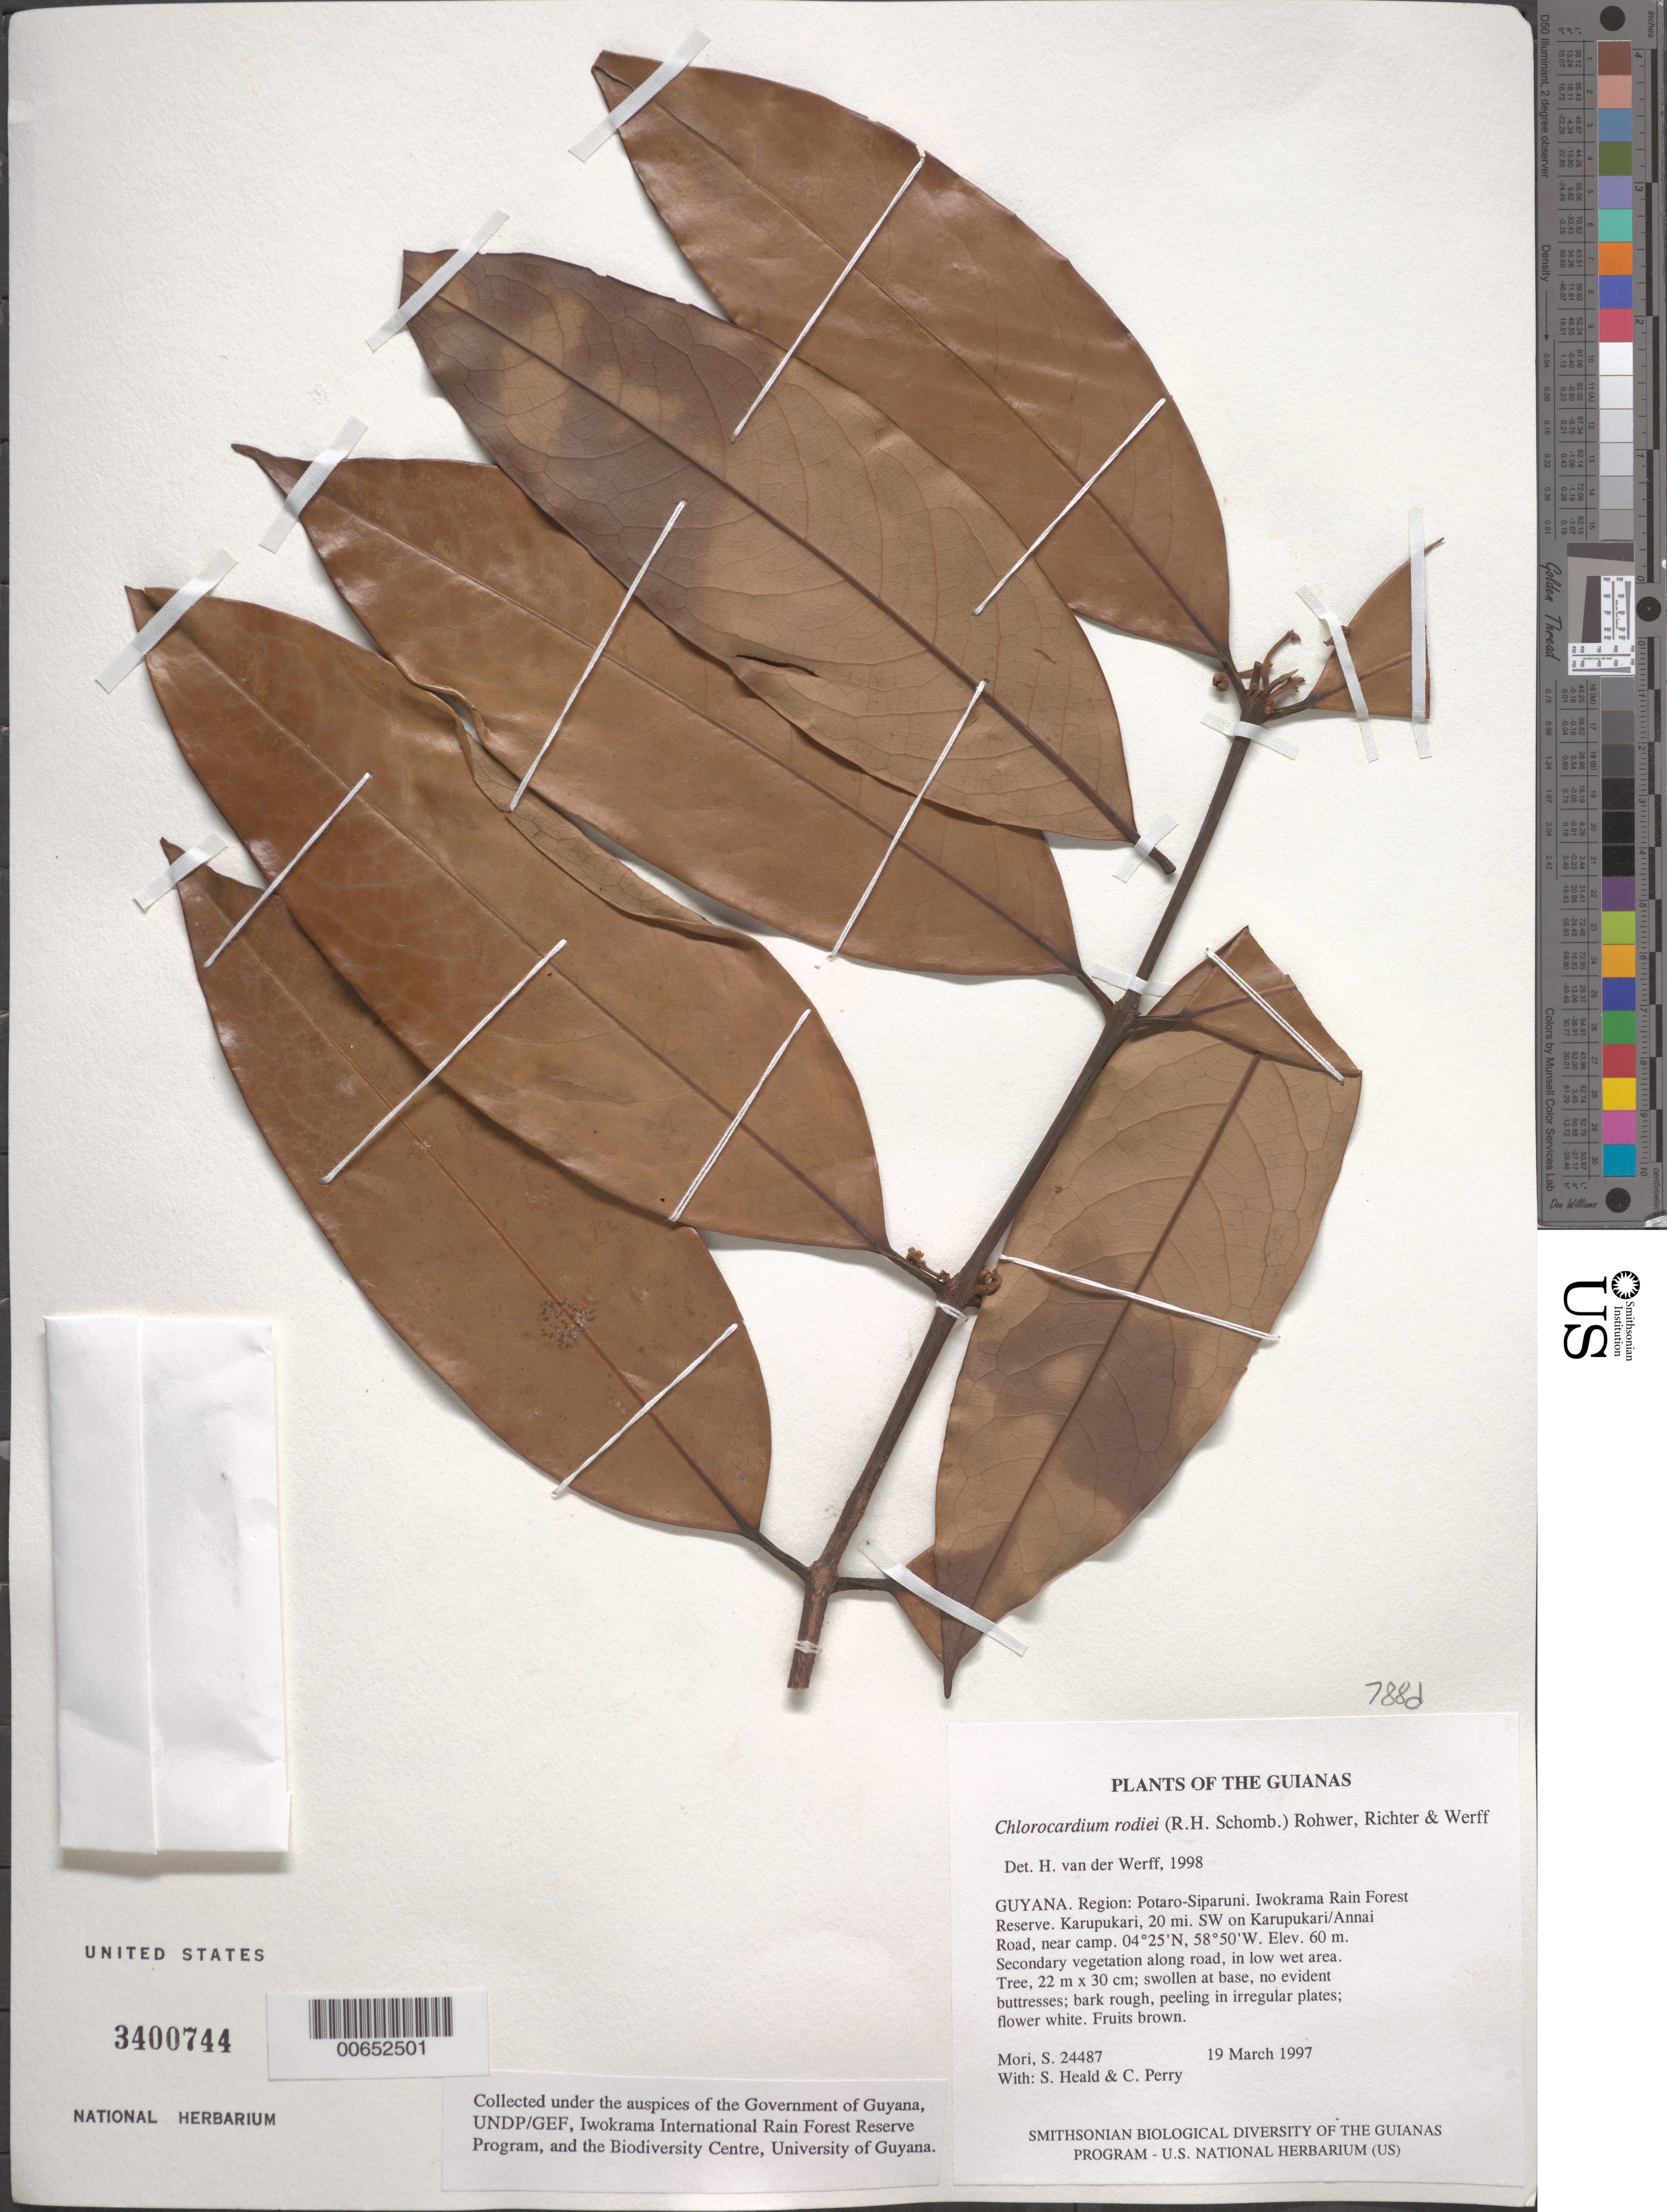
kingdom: Plantae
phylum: Tracheophyta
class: Magnoliopsida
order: Laurales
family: Lauraceae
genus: Chlorocardium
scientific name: Chlorocardium rodiei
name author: (R.H. Schomb.) Rohwer et al.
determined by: van der Werff, H., (MO), Missouri Botanical Garden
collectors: S. Mori, S. Heald & C. Perry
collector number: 24487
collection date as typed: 19 March 1997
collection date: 1997-03-19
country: Guyana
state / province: Potaro-Siparuni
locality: Iwokrama Rain Forest Reserve. Karupukari, 20 mi. SW on Karupukari/Annai Road, near camp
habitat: Secondary vegetation along road, in low wet area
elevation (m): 60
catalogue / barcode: US 3400744